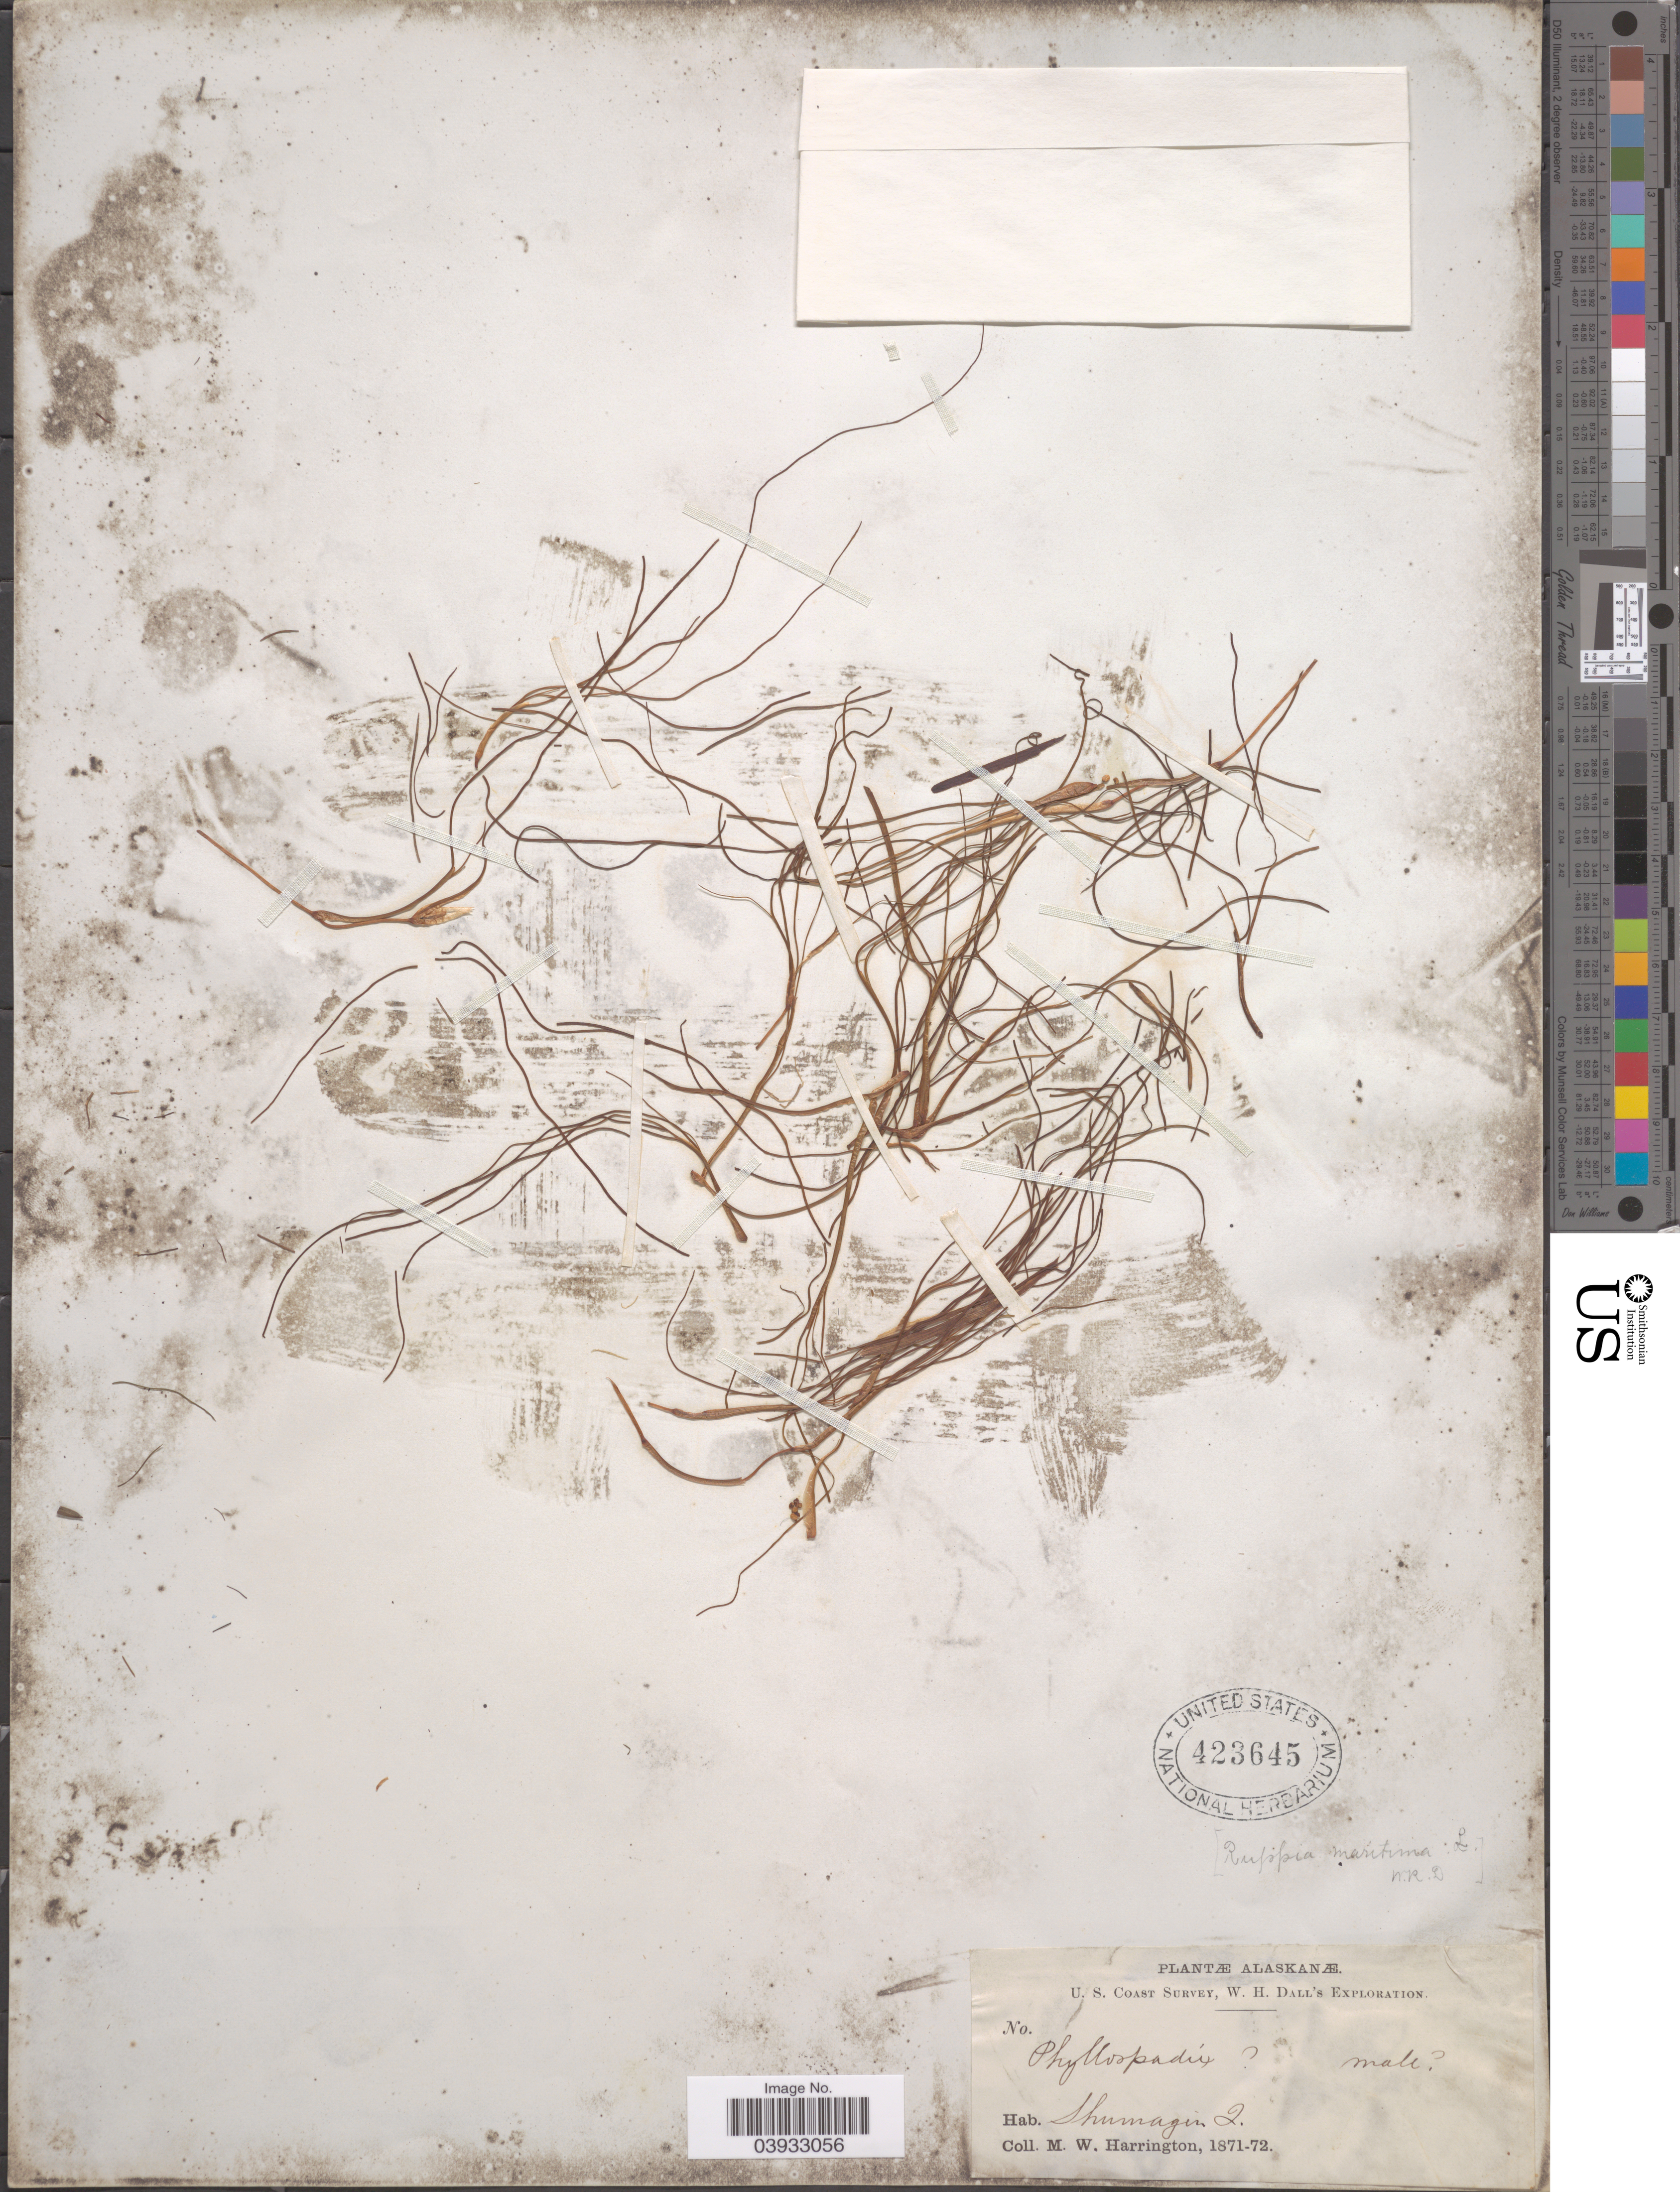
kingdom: Plantae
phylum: Tracheophyta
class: Liliopsida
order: Alismatales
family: Ruppiaceae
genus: Ruppia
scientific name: Ruppia maritima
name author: L.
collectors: M. W. Harrington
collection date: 1871/1872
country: United States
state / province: Alaska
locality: Shumagin I.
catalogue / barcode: US 423645